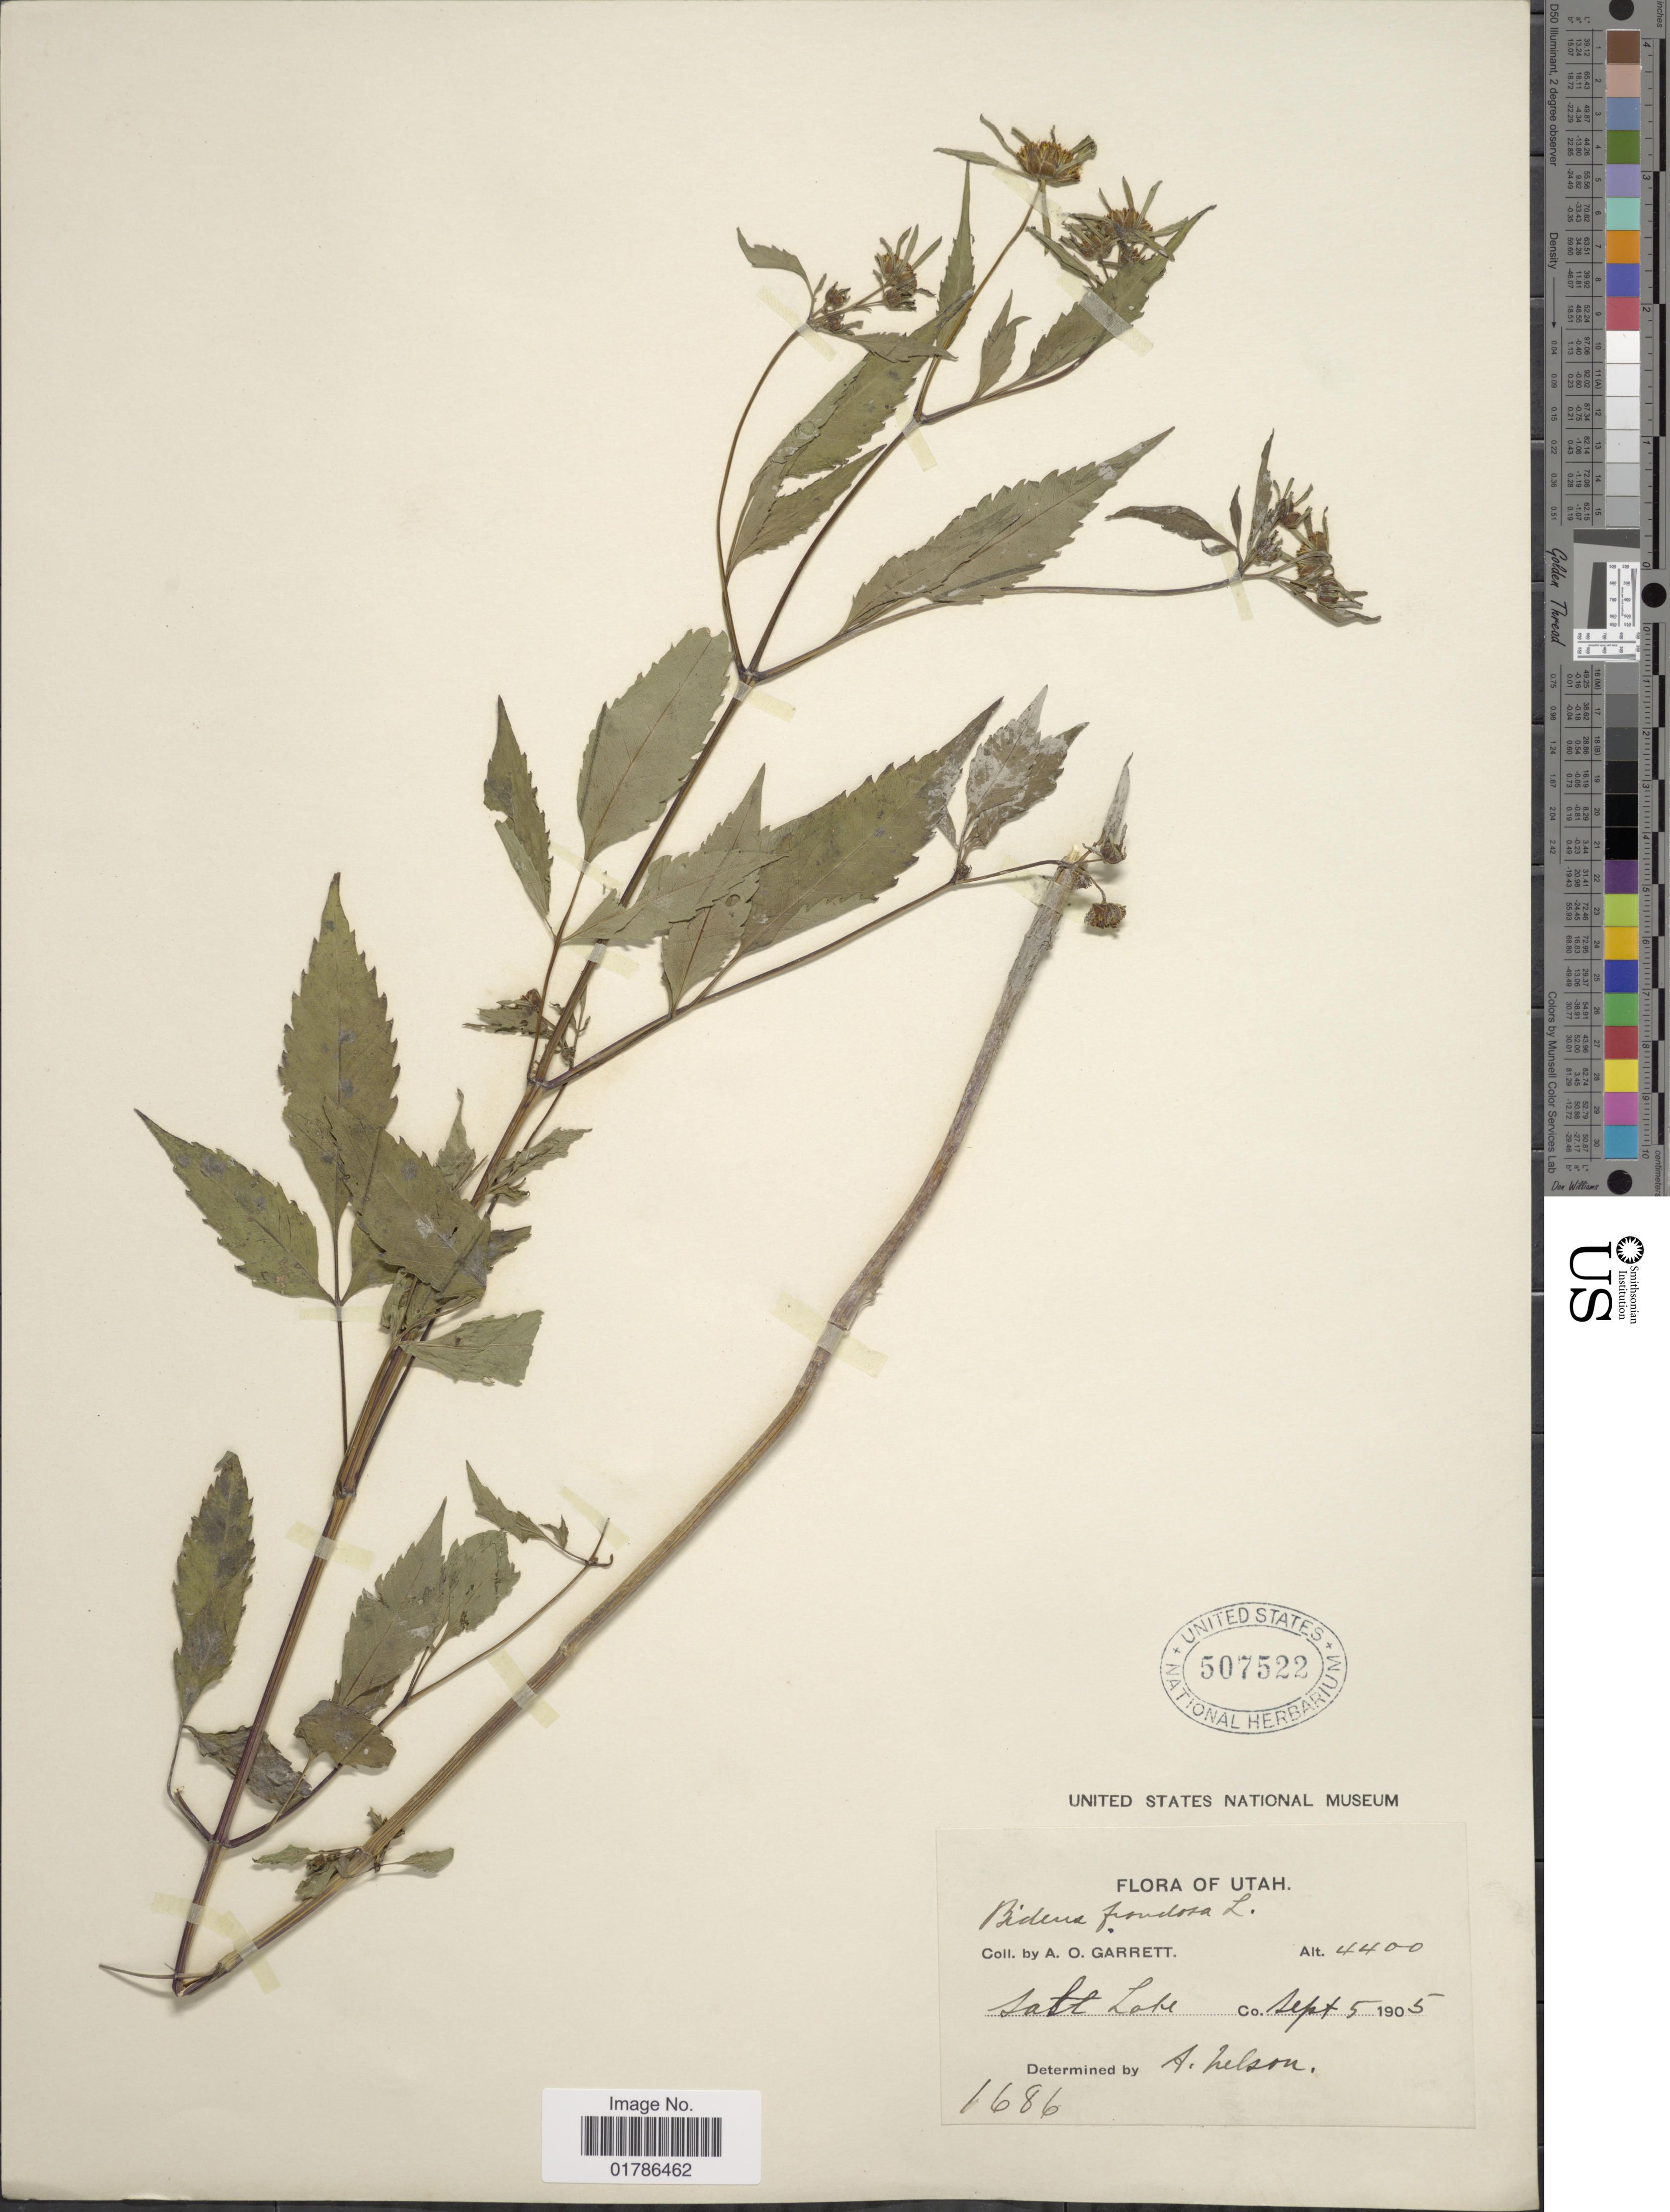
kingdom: Plantae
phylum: Tracheophyta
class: Magnoliopsida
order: Asterales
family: Asteraceae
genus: Bidens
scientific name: Bidens frondosa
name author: L.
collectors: A. O. Garrett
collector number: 1686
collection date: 1905-09-05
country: United States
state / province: Utah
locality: Salt Lake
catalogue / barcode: US 507522